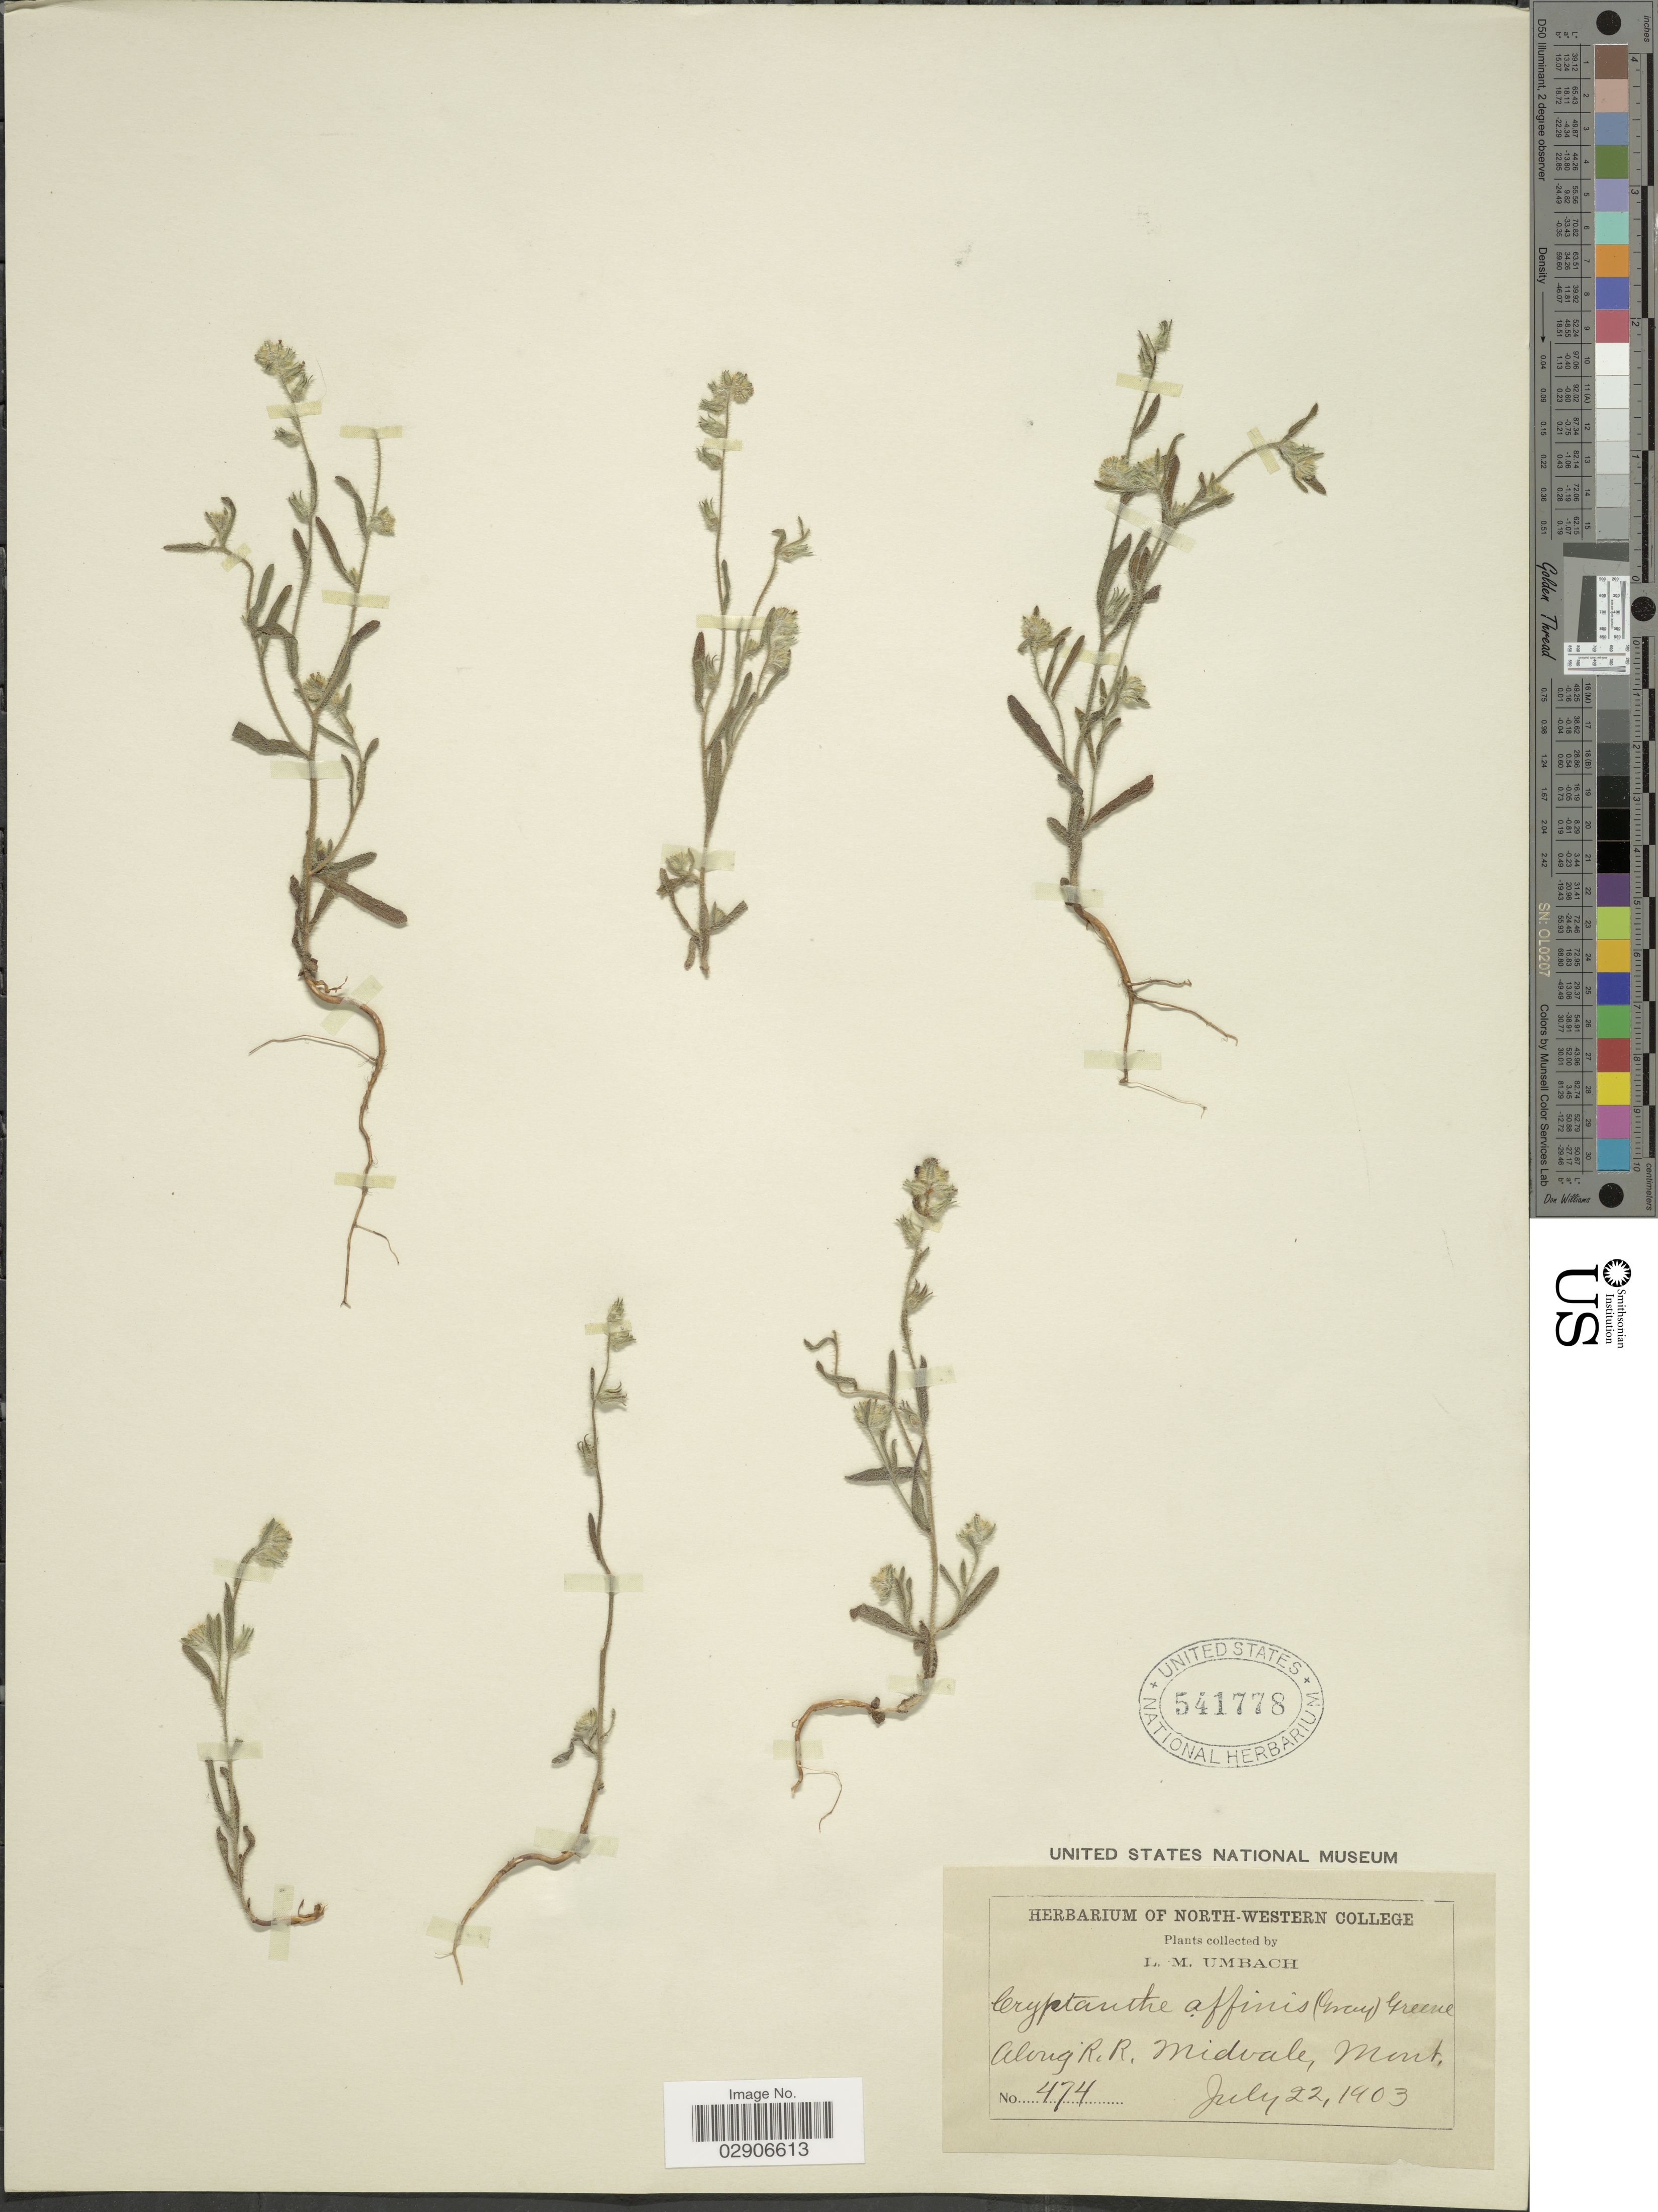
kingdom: Plantae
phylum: Tracheophyta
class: Magnoliopsida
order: Boraginales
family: Boraginaceae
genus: Cryptantha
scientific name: Cryptantha affinis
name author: (A. Gray) Greene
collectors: L. M. Umbach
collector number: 474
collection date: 1903-07-22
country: United States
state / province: Montana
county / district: Lincoln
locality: Along R.R., Midvale.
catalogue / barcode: US 541778